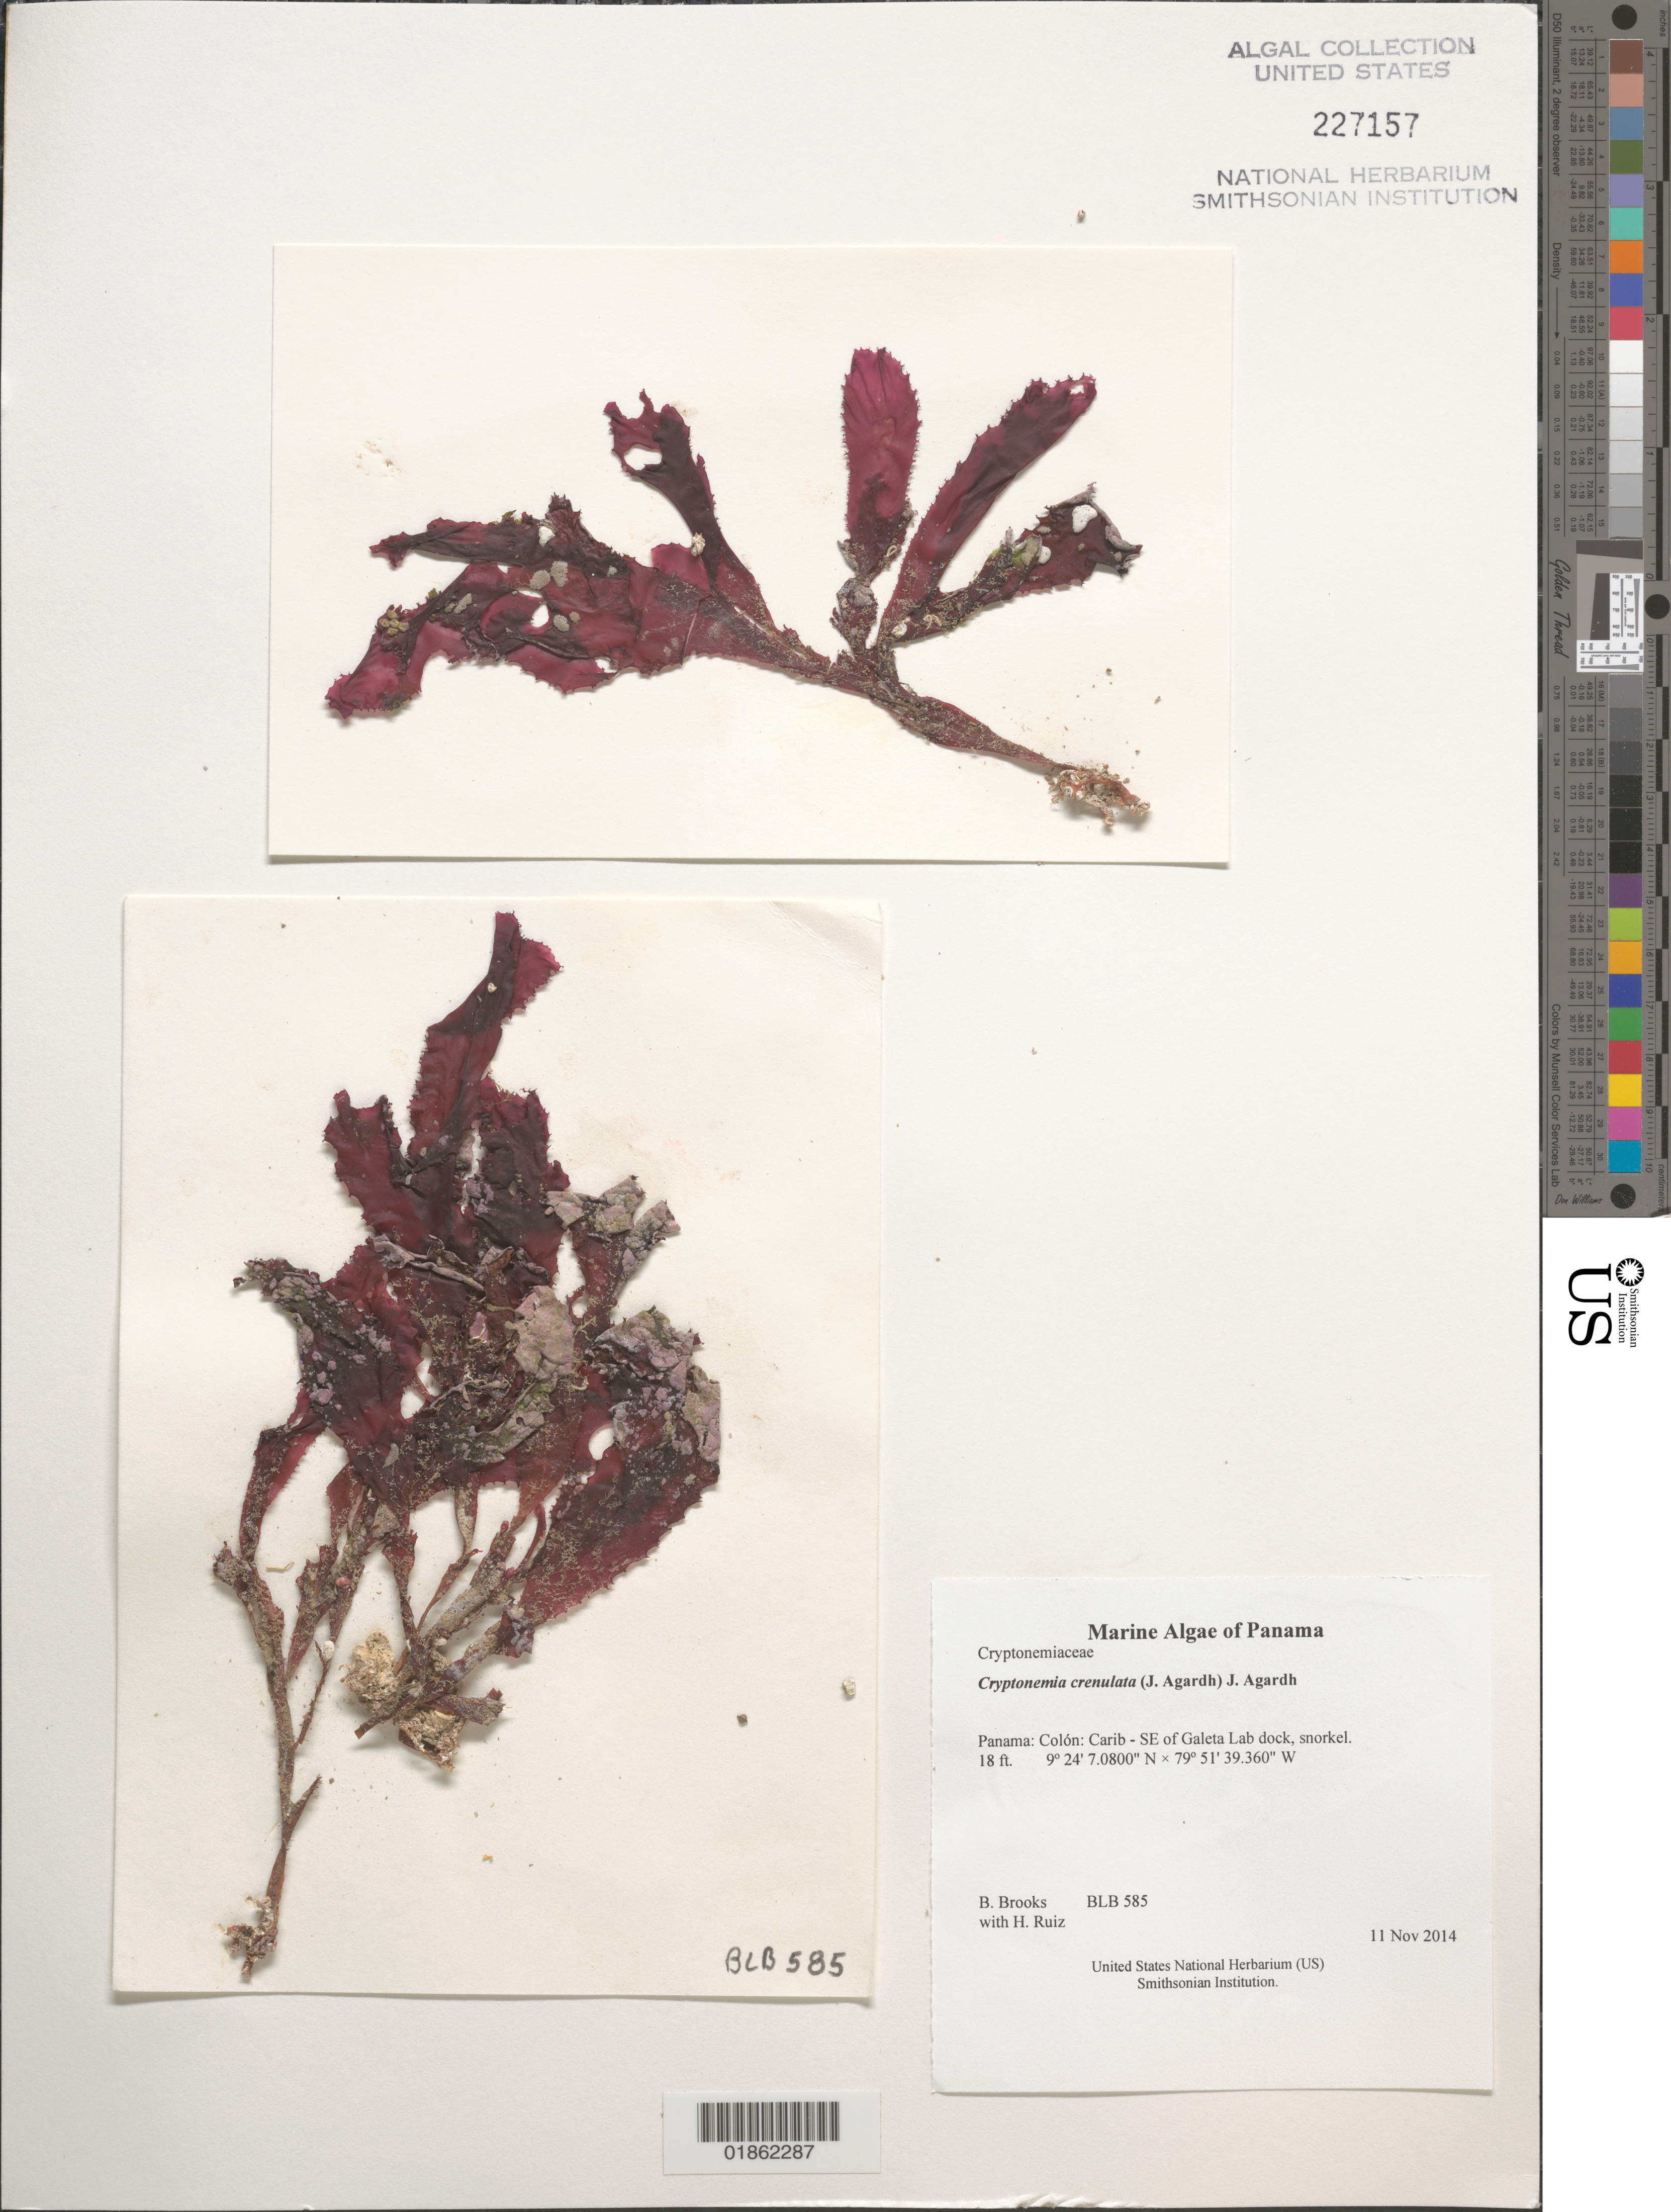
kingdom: Plantae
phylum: Rhodophyta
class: Florideophyceae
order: Halymeniales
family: Halymeniaceae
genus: Cryptonemia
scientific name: Cryptonemia crenulata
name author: (J. Agardh) J. Agardh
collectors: B. Brooks & H. Ruiz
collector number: BLB 585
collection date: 2014-11-11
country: Panama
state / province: Colón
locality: Carib - SE of Galeta Lab dock, snorkel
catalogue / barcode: US 227157